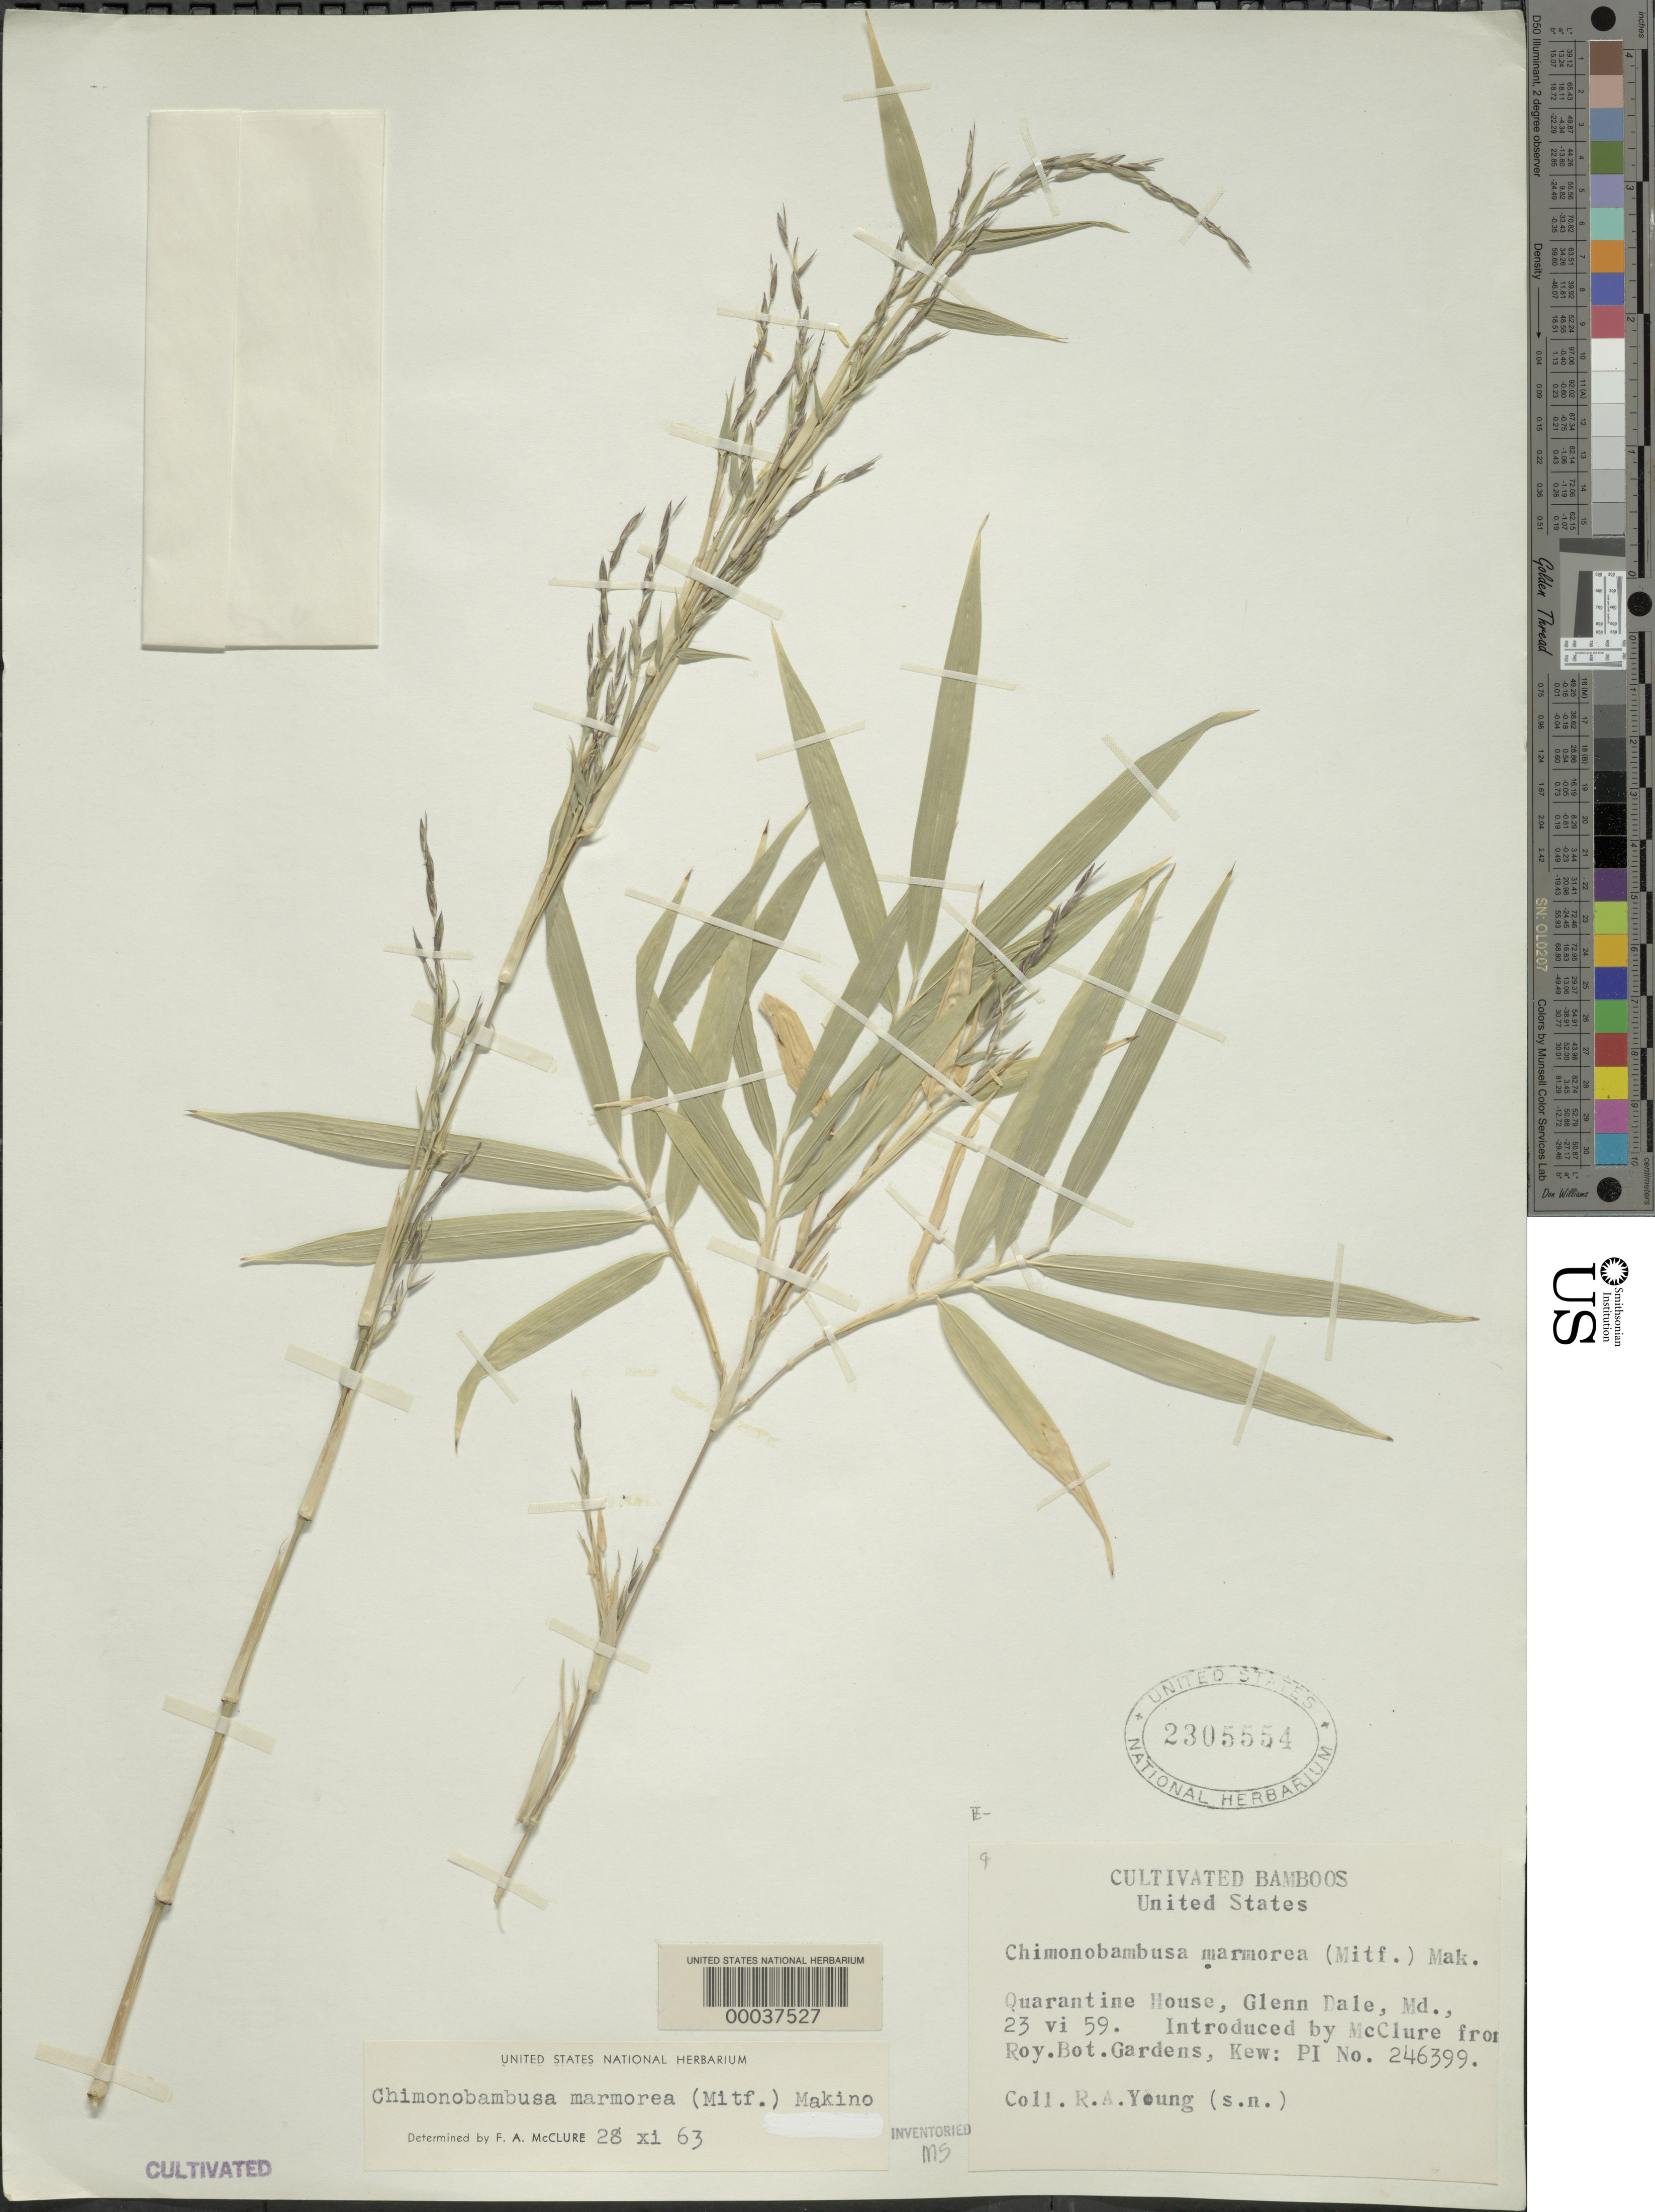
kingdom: Plantae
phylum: Tracheophyta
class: Liliopsida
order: Poales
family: Poaceae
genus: Chimonobambusa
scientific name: Chimonobambusa marmorea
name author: Makino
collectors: R. A. Young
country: United States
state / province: Maryland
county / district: Prince George's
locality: Glenndale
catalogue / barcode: US 2305554